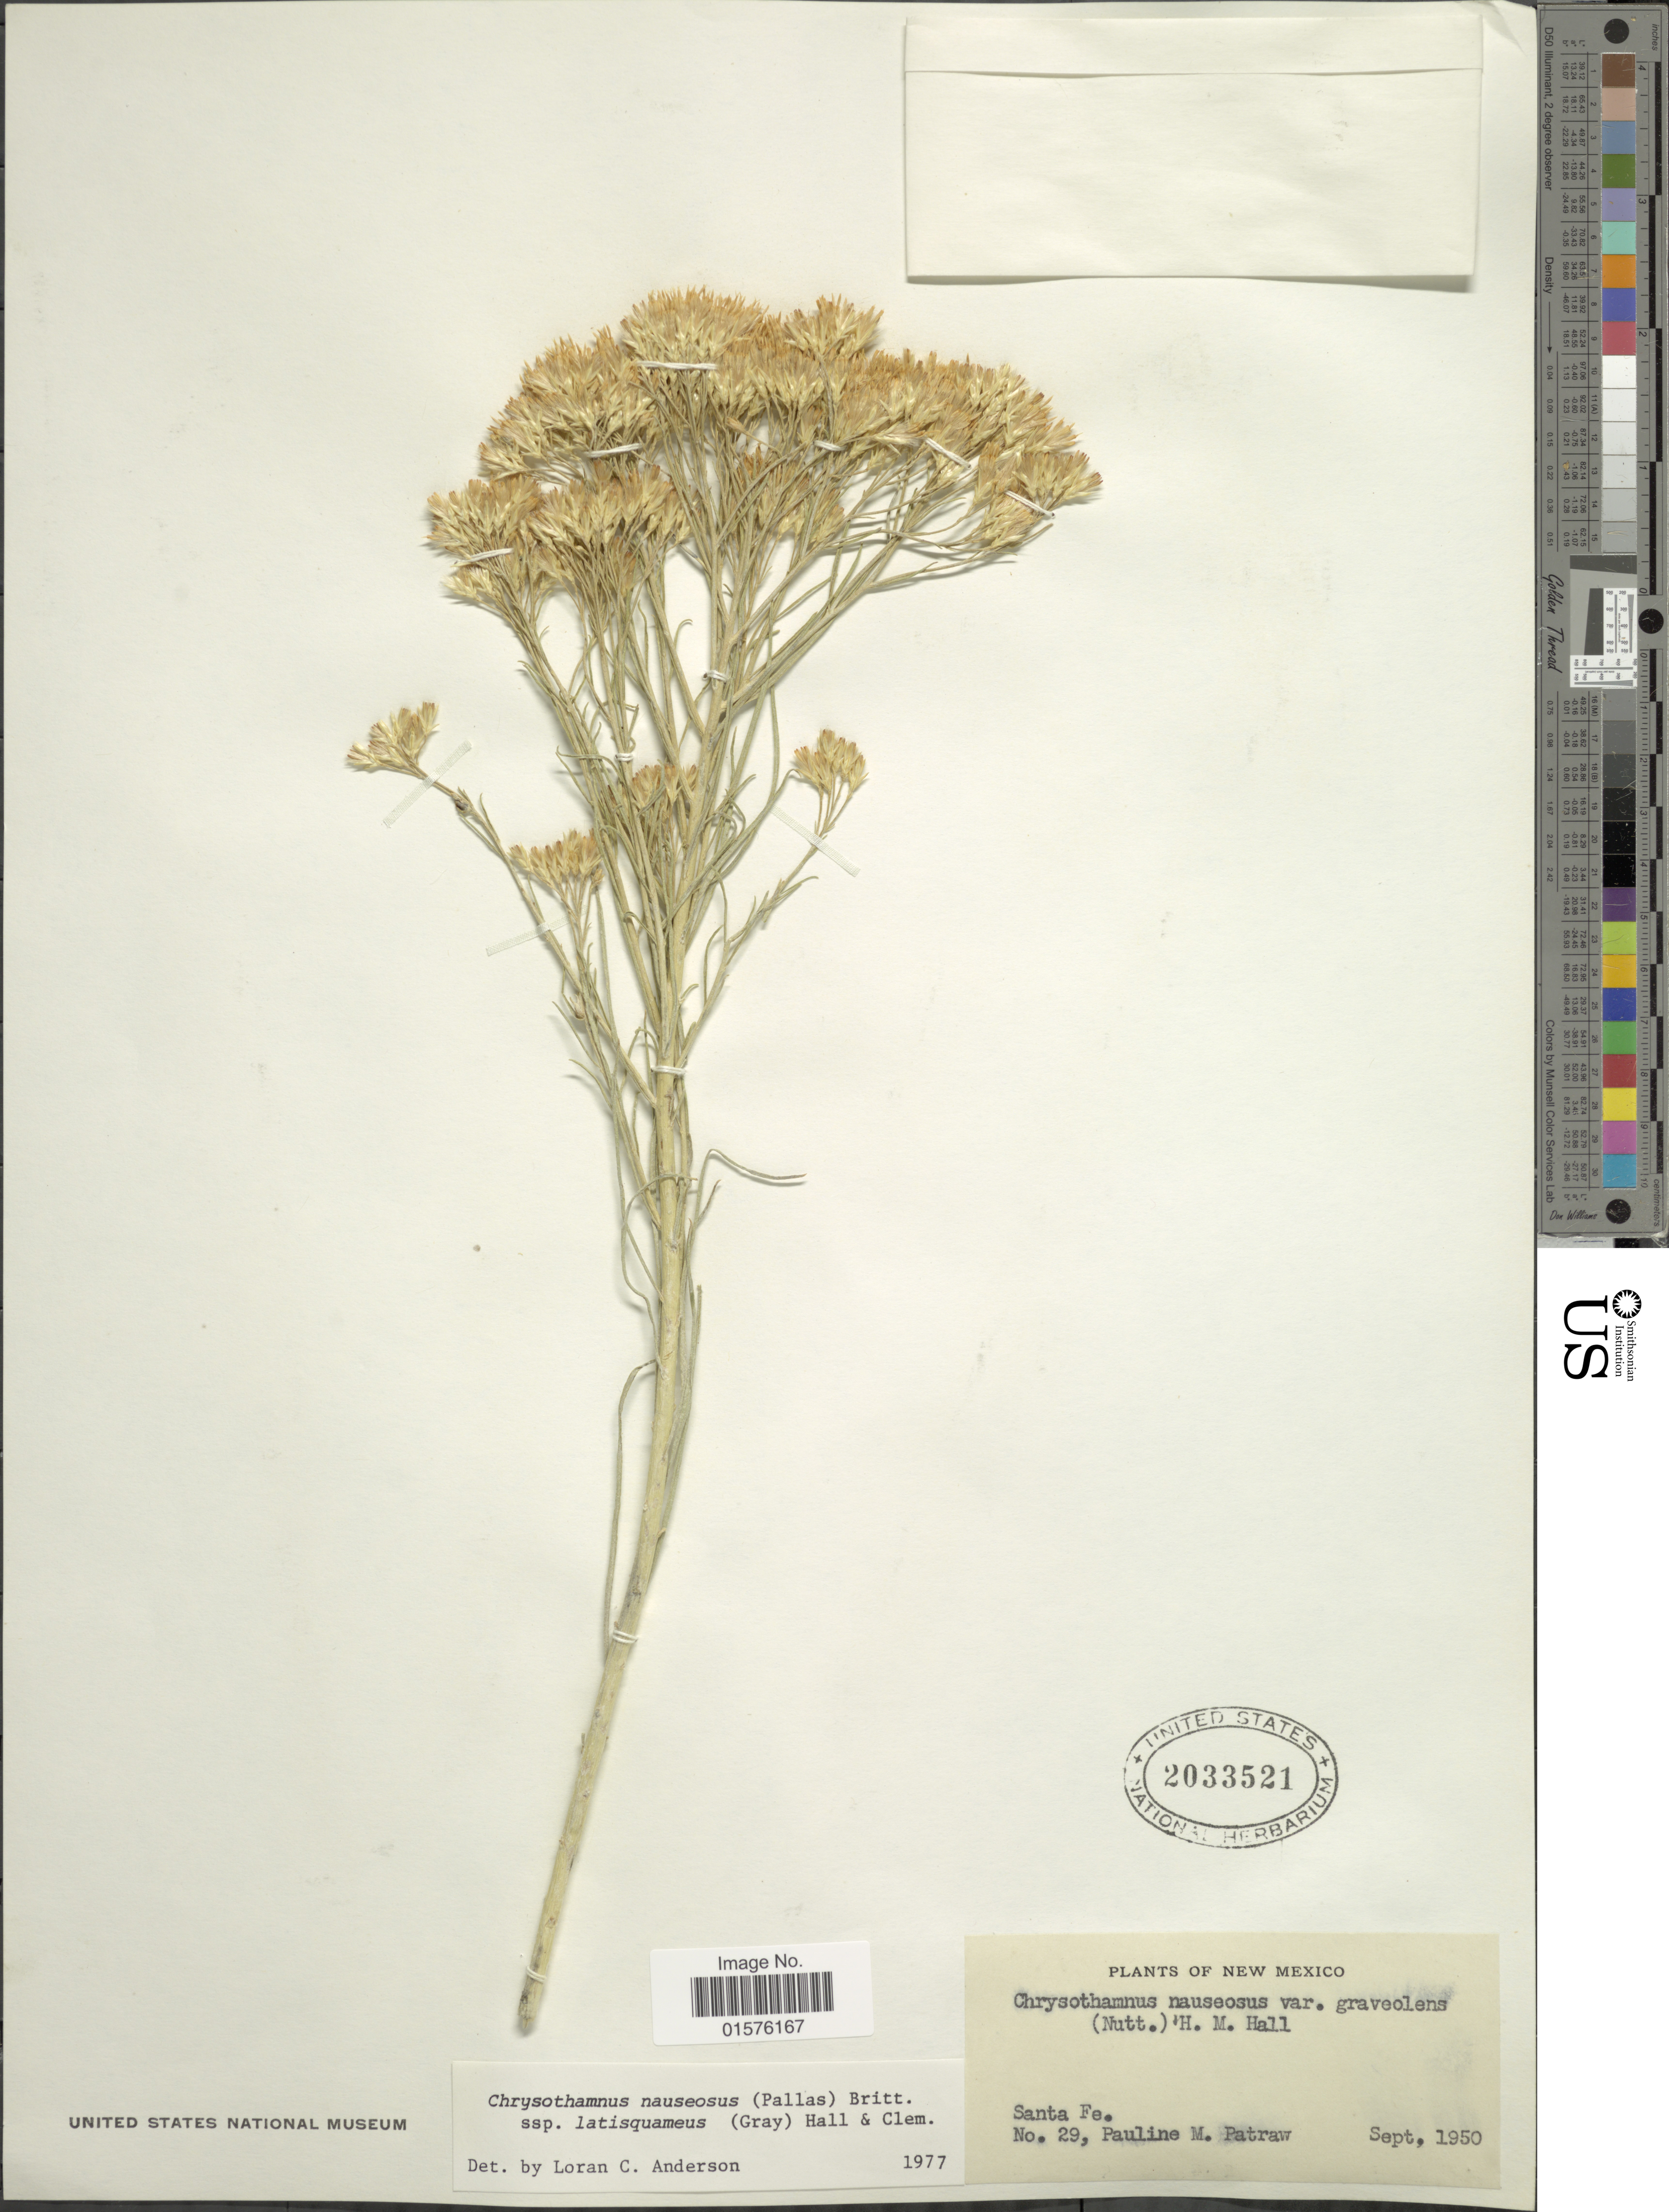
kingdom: Plantae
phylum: Tracheophyta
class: Magnoliopsida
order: Asterales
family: Asteraceae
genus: Ericameria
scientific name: Ericameria nauseosa var. latisquamea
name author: (A. Gray) G.L. Nesom & G.I. Baird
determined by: Urbatsch, Lowell E., Curator (LSU), Louisiana State University (UNITED STATES)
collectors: P. Patraw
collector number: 29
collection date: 1950-09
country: United States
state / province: New Mexico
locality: Santa Fe.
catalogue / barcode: US 2033521